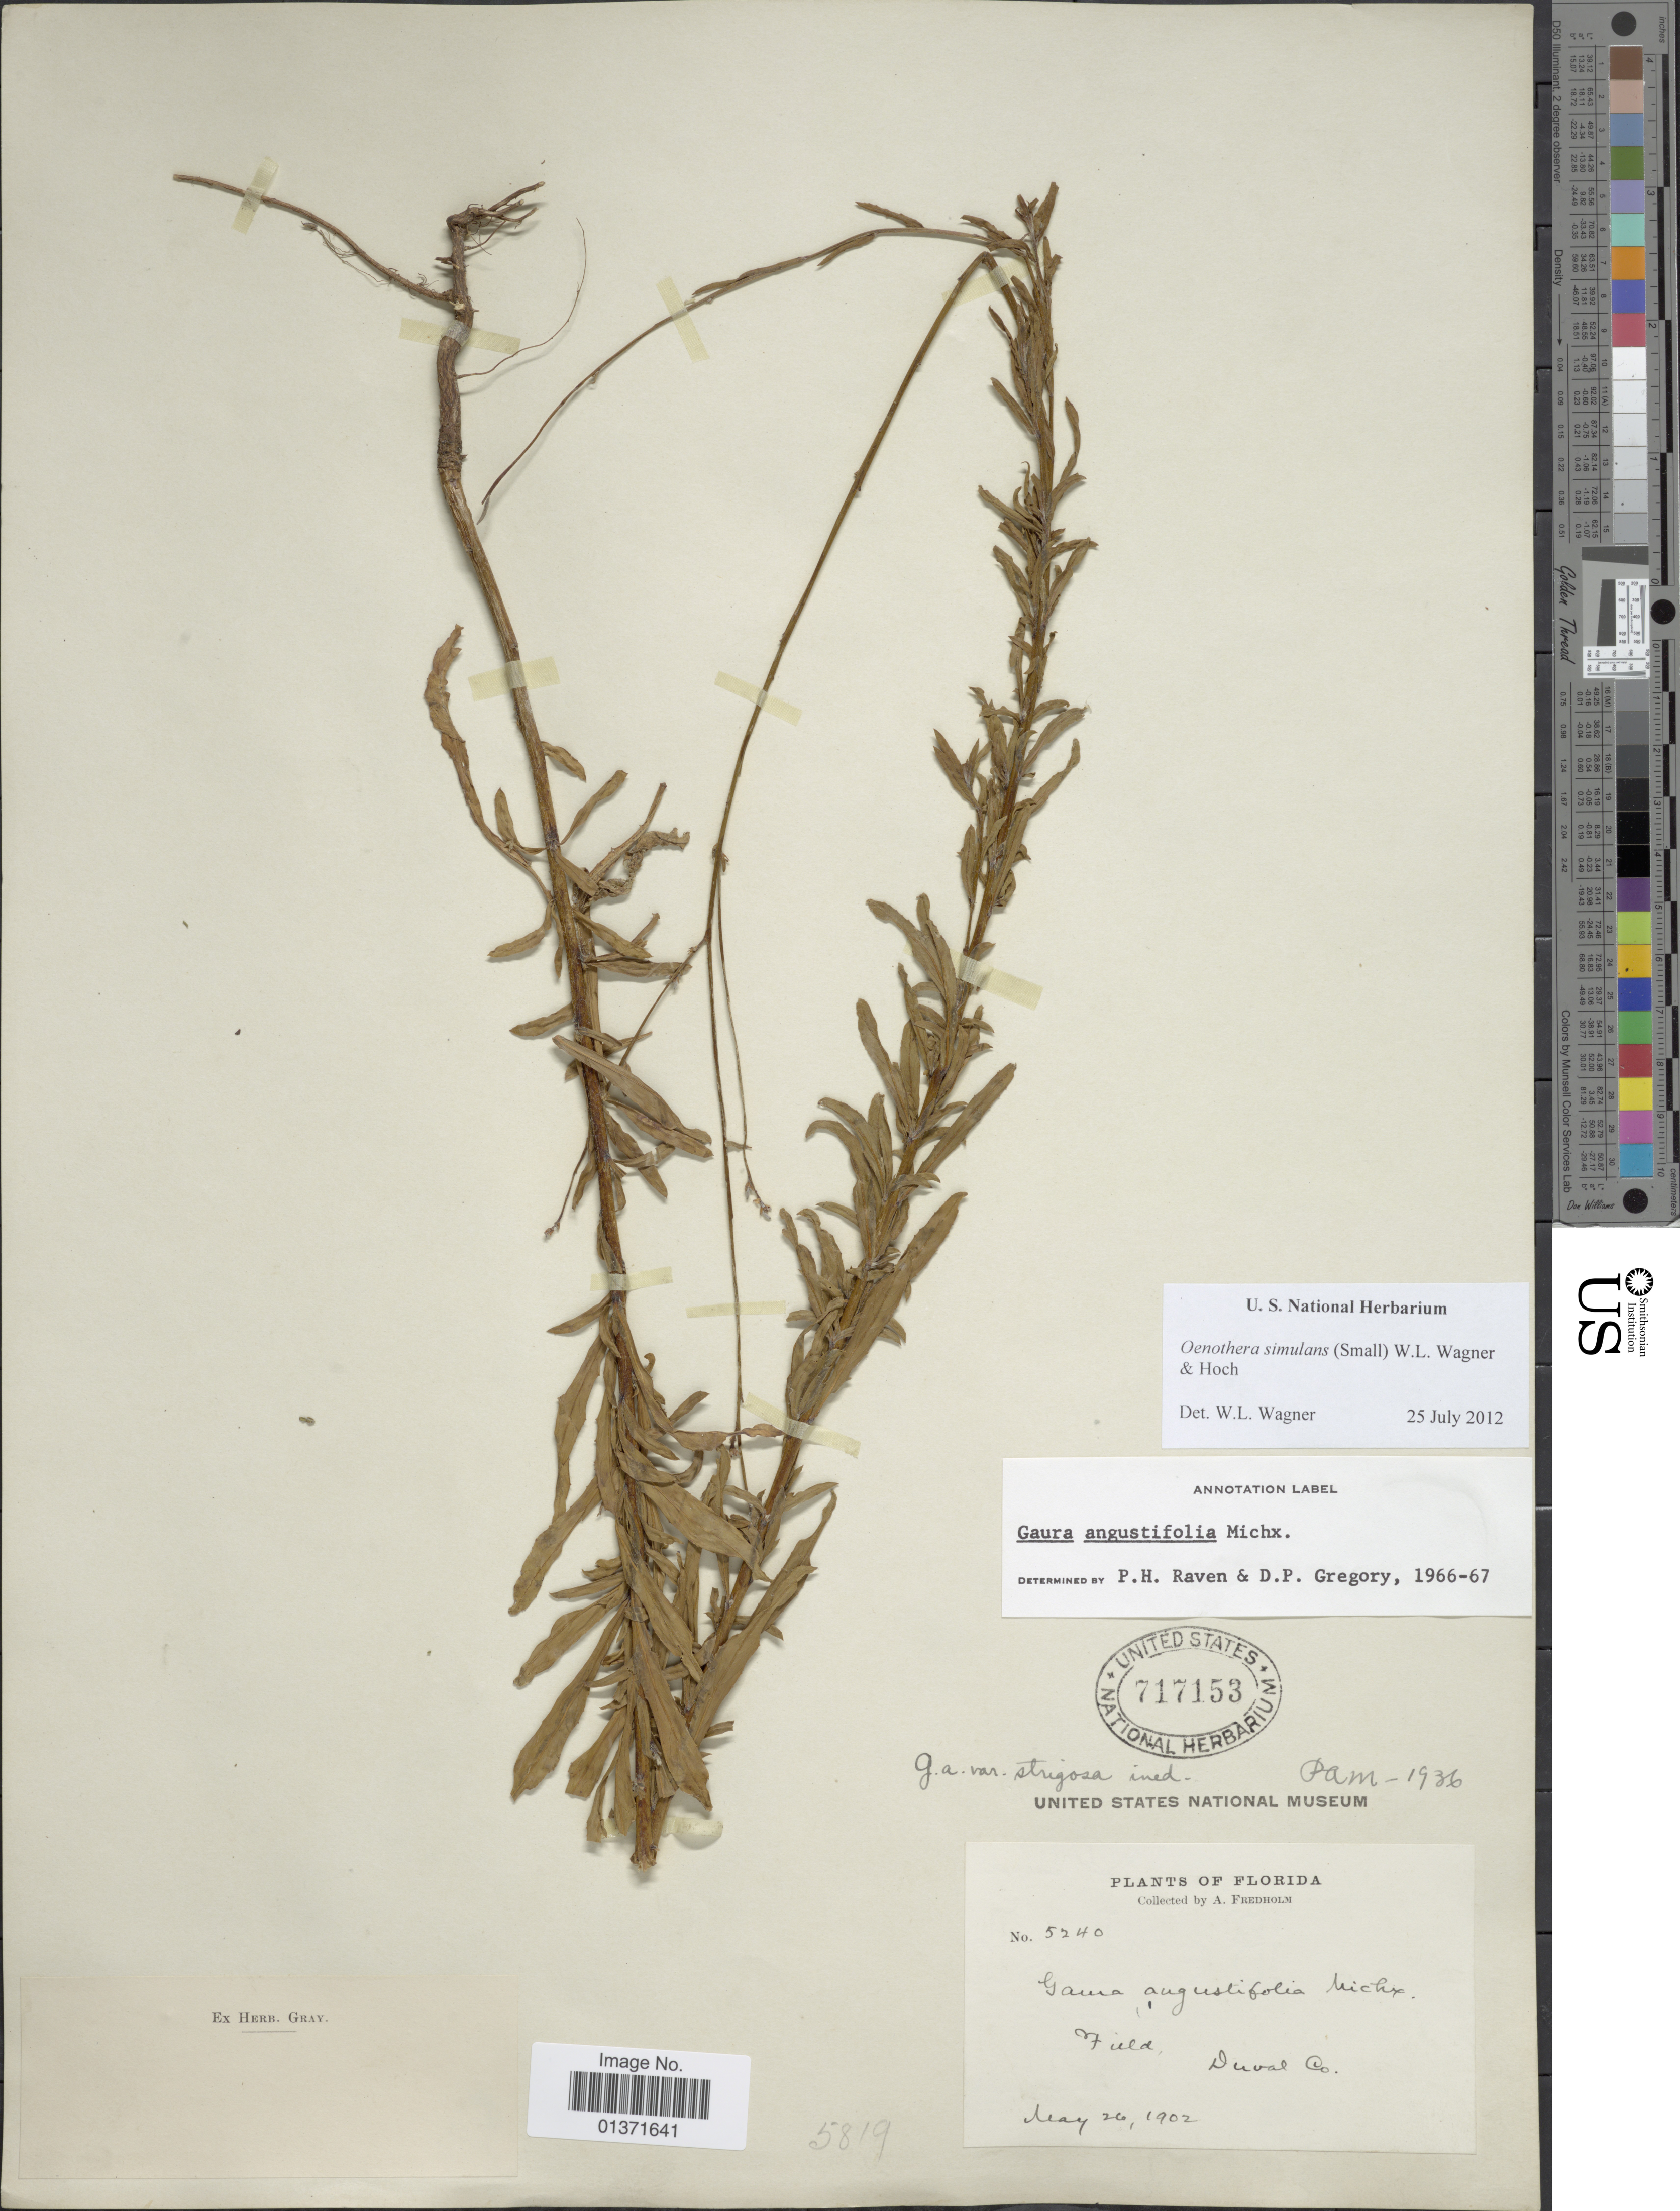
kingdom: Plantae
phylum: Tracheophyta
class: Magnoliopsida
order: Myrtales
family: Onagraceae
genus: Oenothera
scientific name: Oenothera simulans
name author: Michx.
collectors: A. Fredholm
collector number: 5240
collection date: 1902-05-26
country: United States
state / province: Florida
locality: Florida, Duval Co.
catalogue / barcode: US 717153